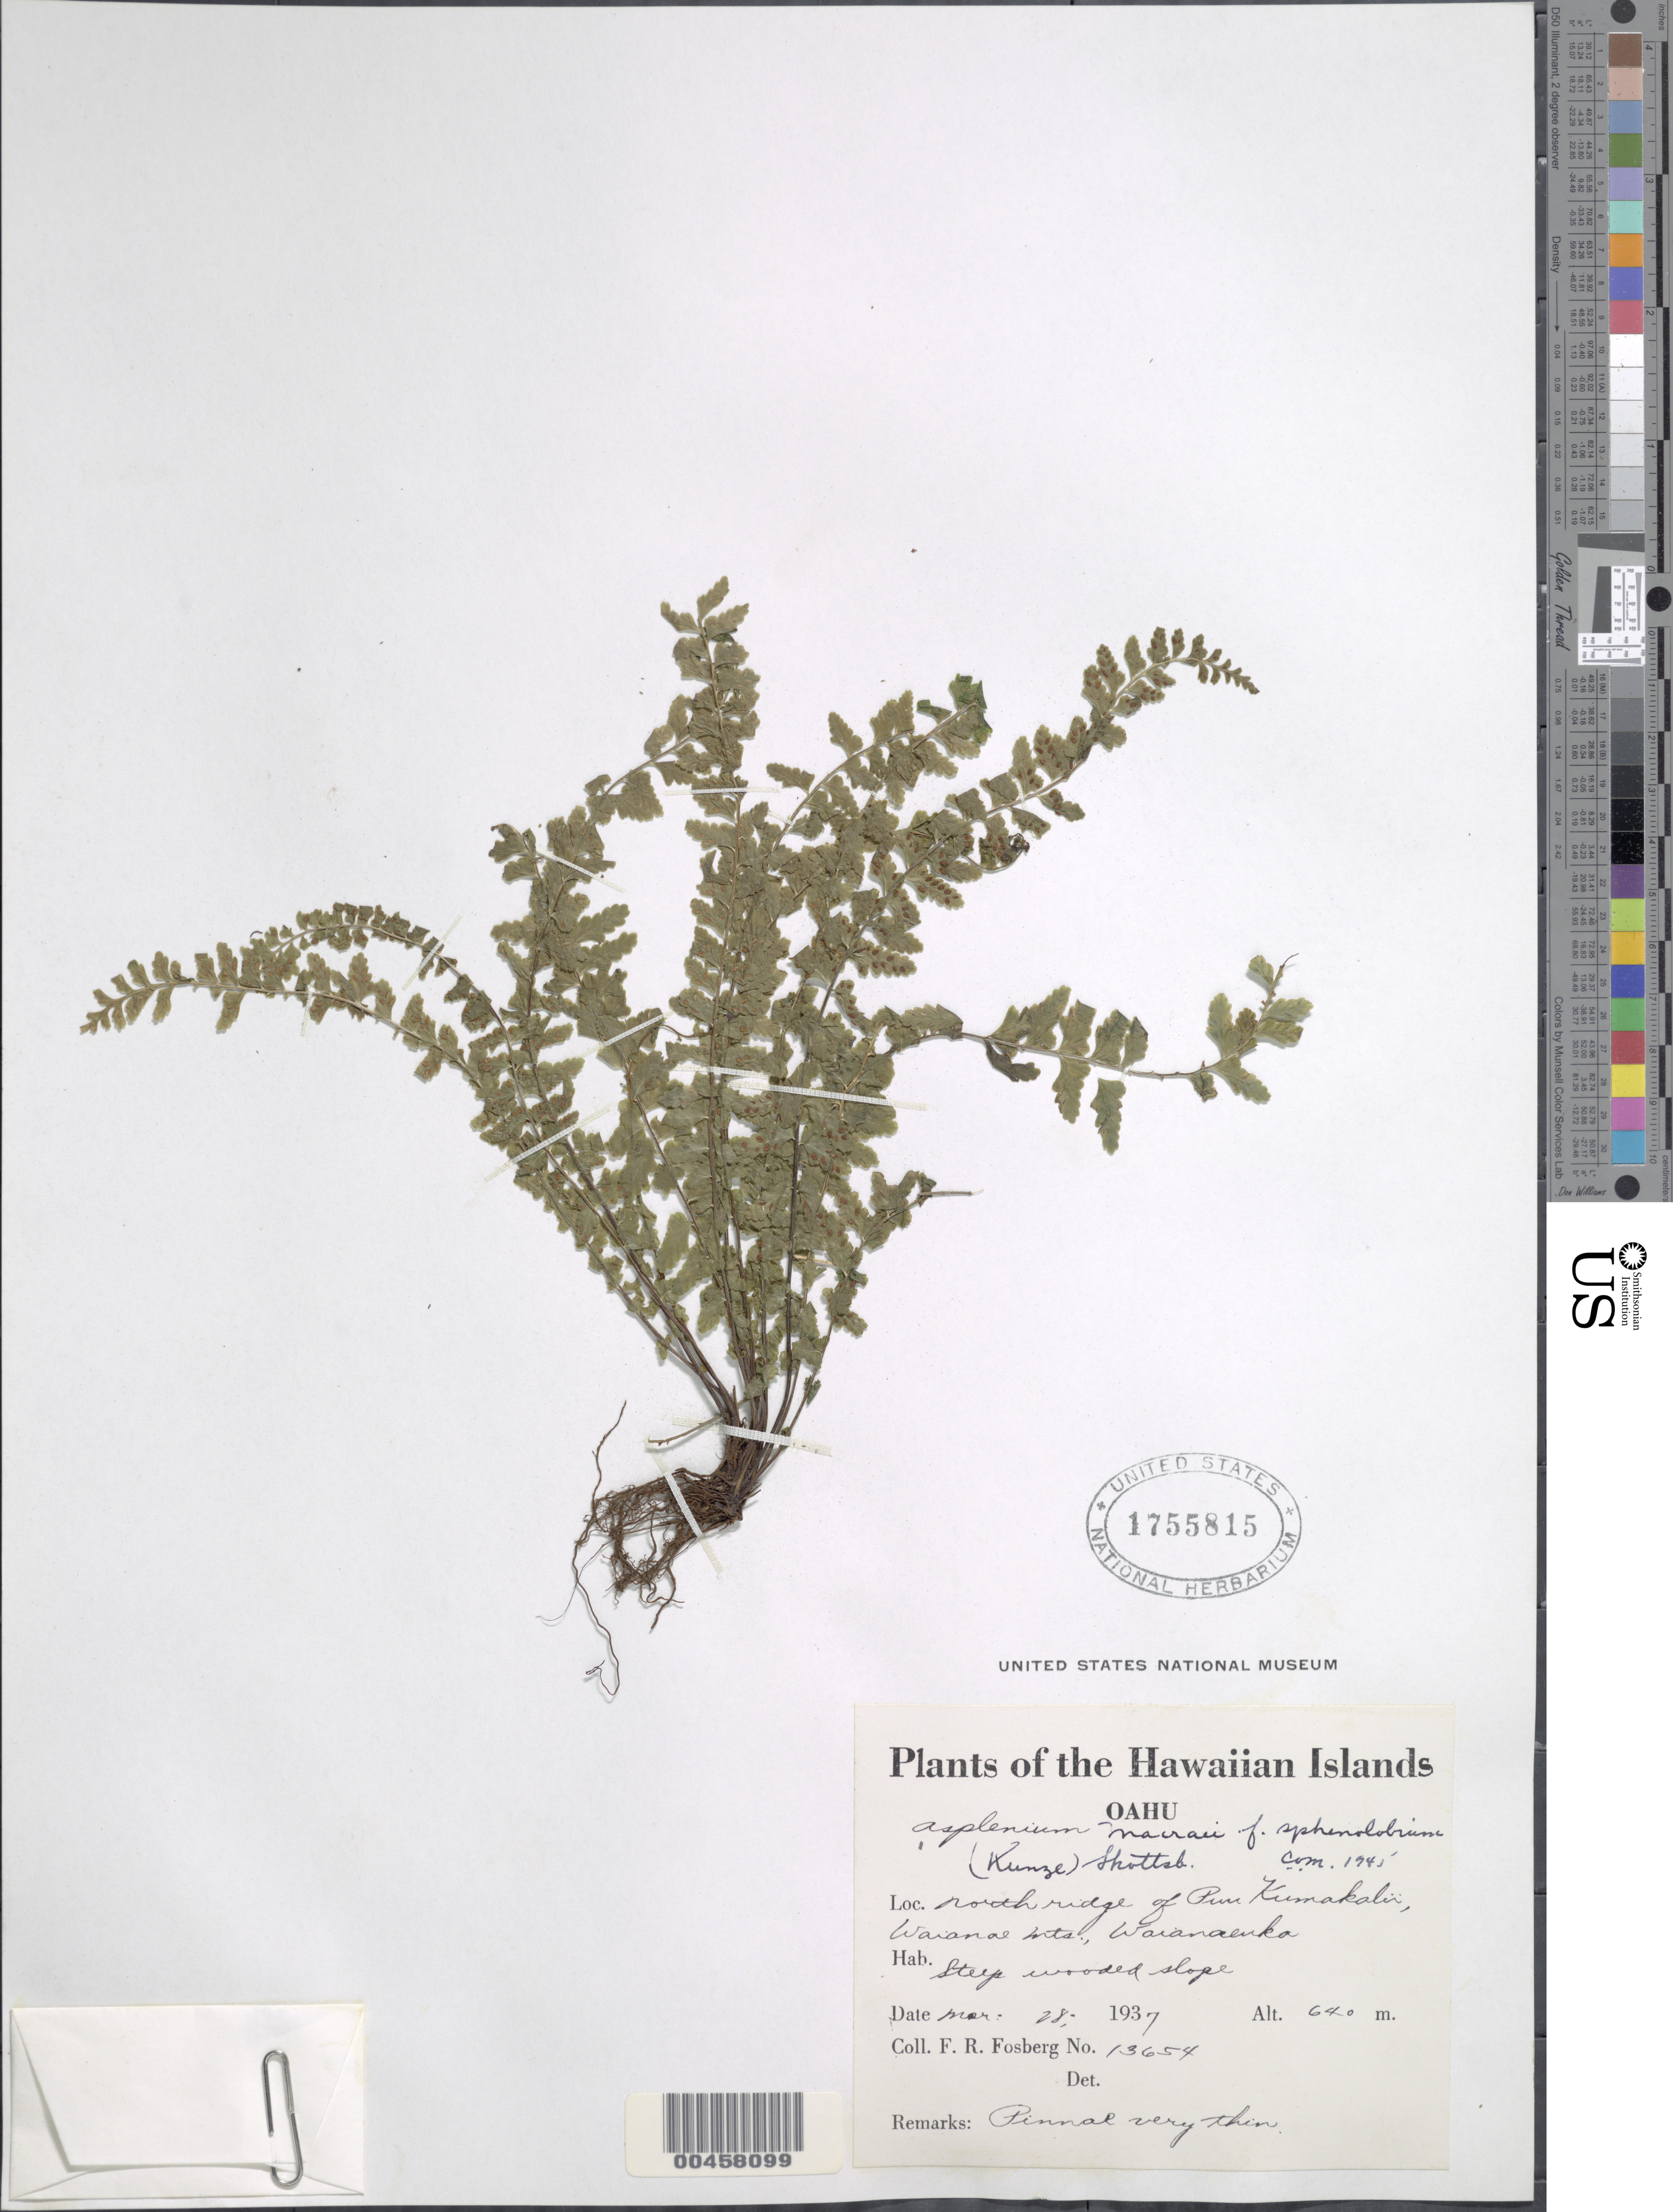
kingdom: Plantae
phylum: Tracheophyta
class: Polypodiopsida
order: Polypodiales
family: Aspleniaceae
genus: Asplenium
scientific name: Asplenium macraei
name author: Hook. & Grev.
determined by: Wagner, W. L., (BOT), Smithsonian Institution - National Museum of Natural History (UNITED STATES)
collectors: F. R. Fosberg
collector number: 13654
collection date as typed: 28 Mar 1937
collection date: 1937-03-28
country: United States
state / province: Hawaii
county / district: Honolulu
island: Oahu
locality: North ridge of Puu Kumakalii, Waianae Mts., Waianaeuka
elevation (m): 640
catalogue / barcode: US 1755815